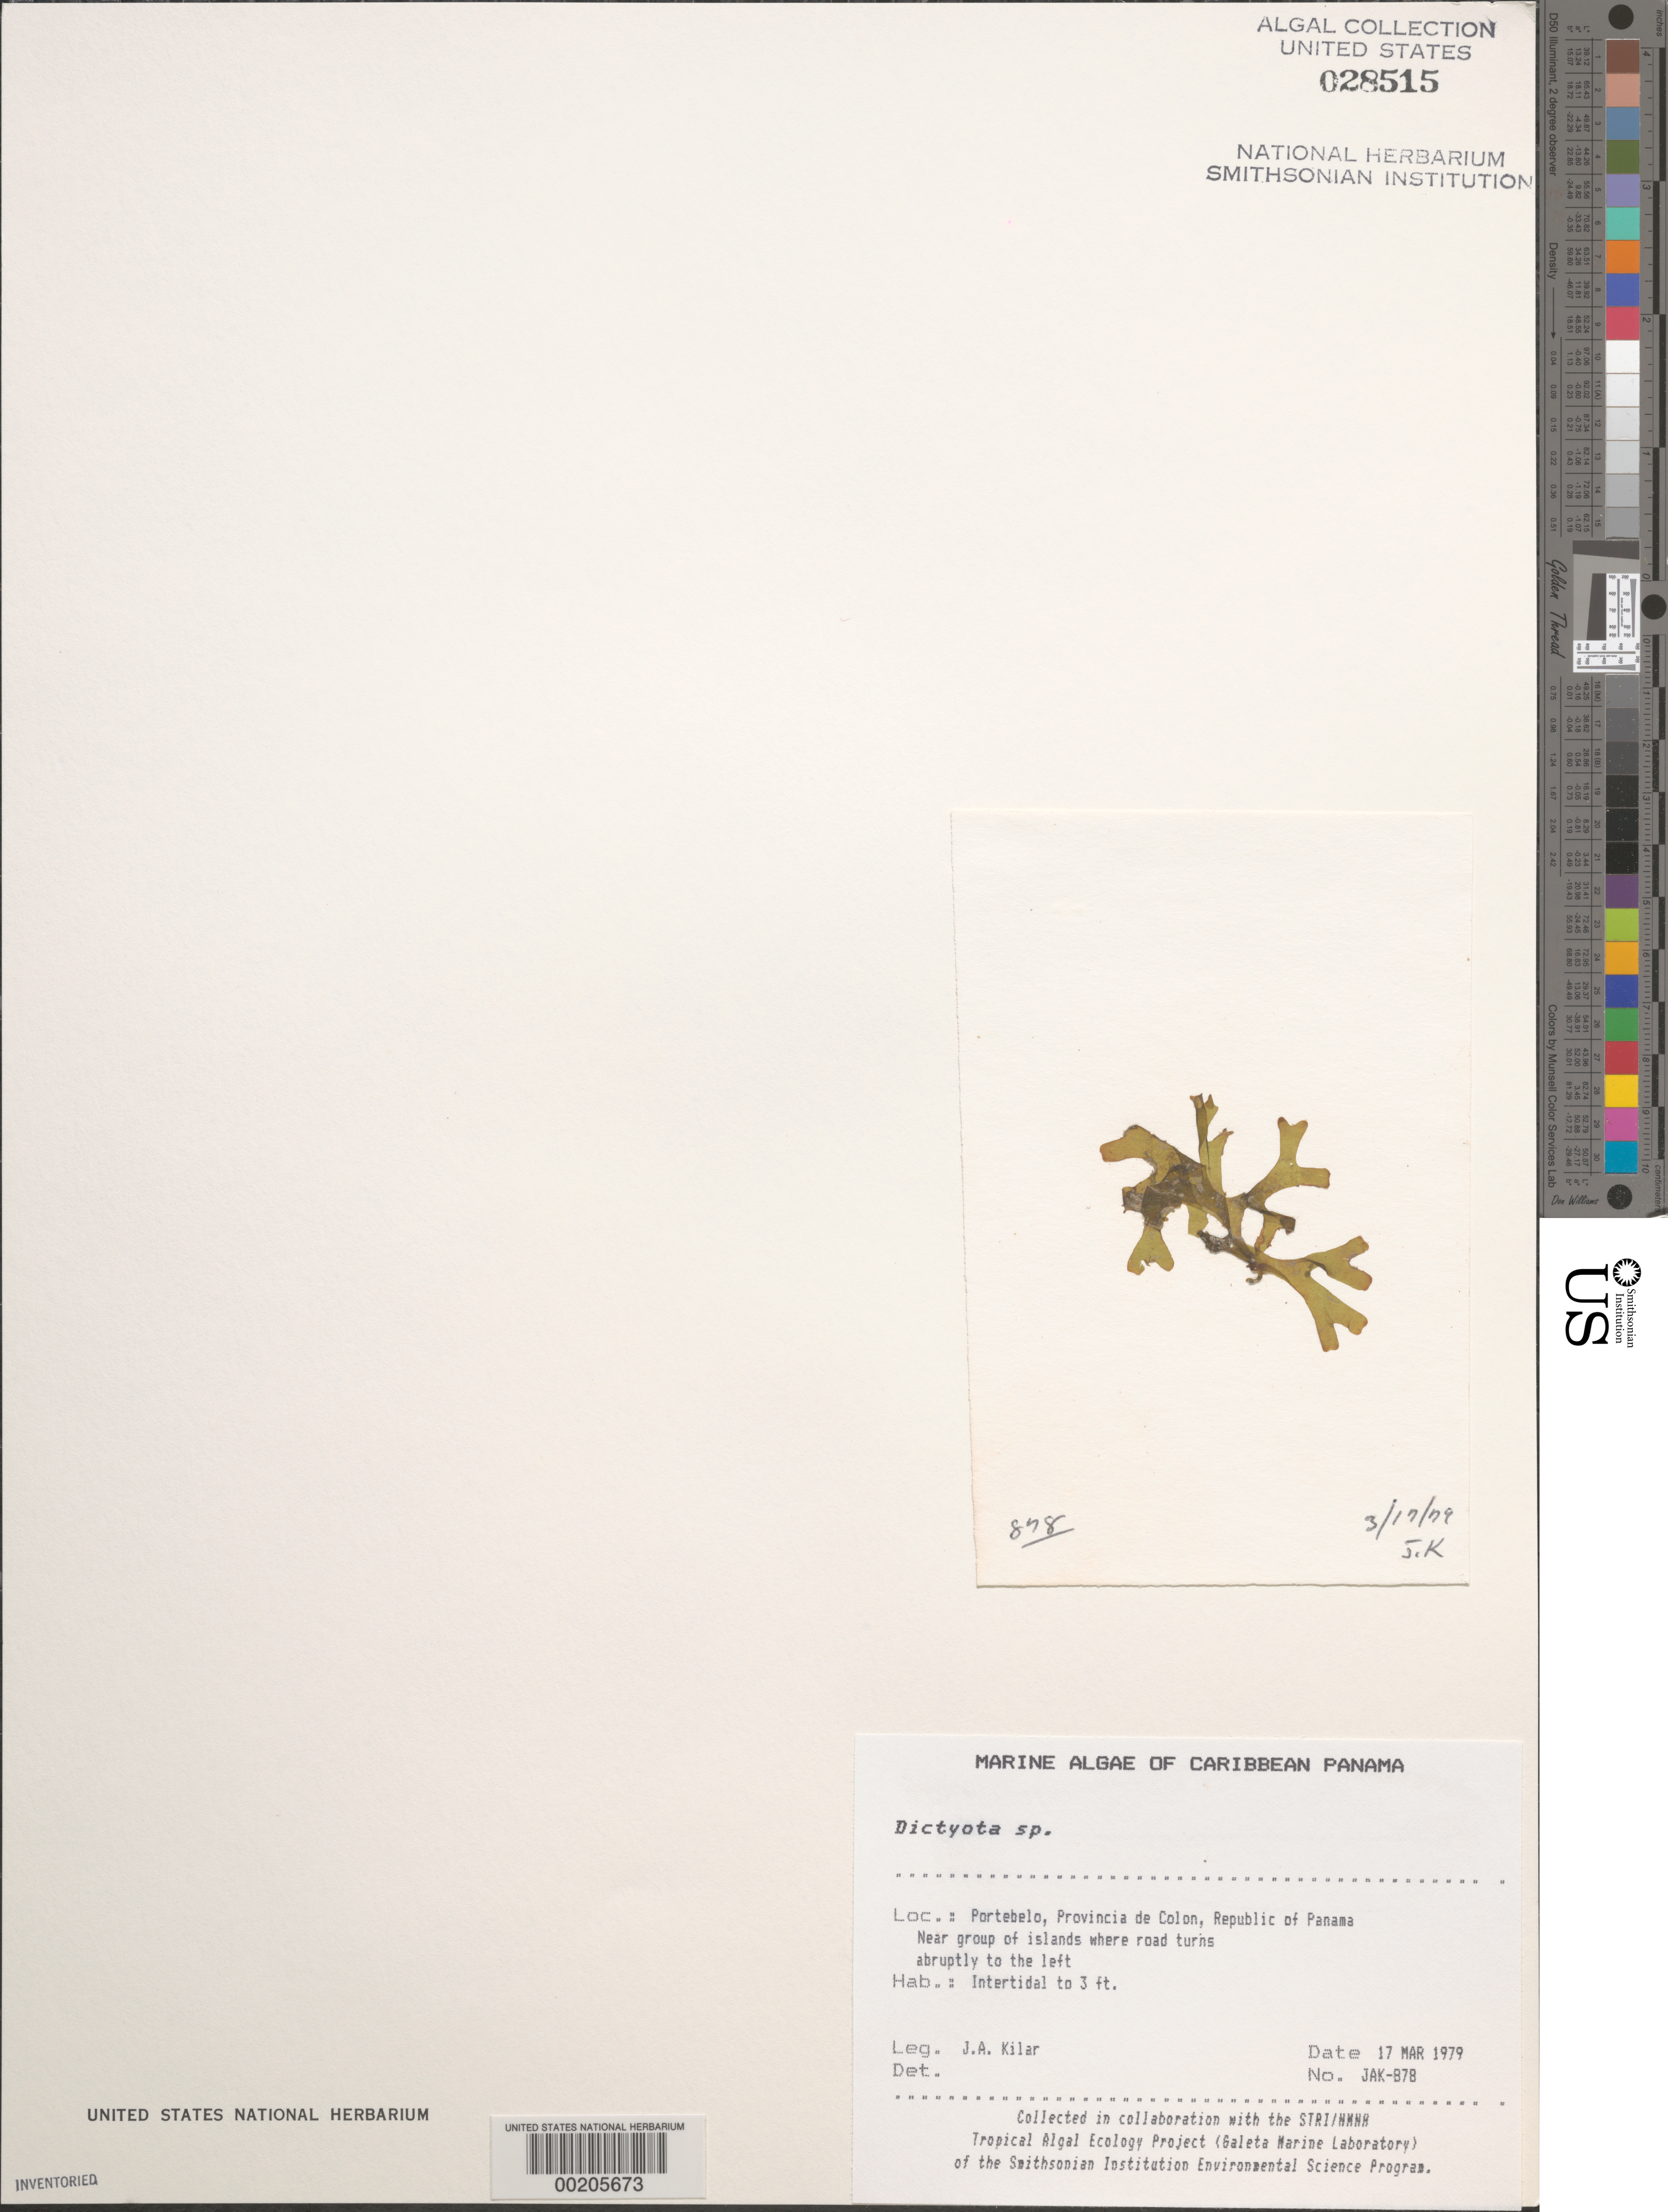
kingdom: Chromista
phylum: Ochrophyta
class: Phaeophyceae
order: Dictyotales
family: Dictyotaceae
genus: Dictyota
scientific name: Dictyota sp.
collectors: J. A. Kilar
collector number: JAK-878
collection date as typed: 17 Mar 1979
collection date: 1979-03-17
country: Panama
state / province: Colón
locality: Portebelo, near the Fort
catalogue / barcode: US 28515